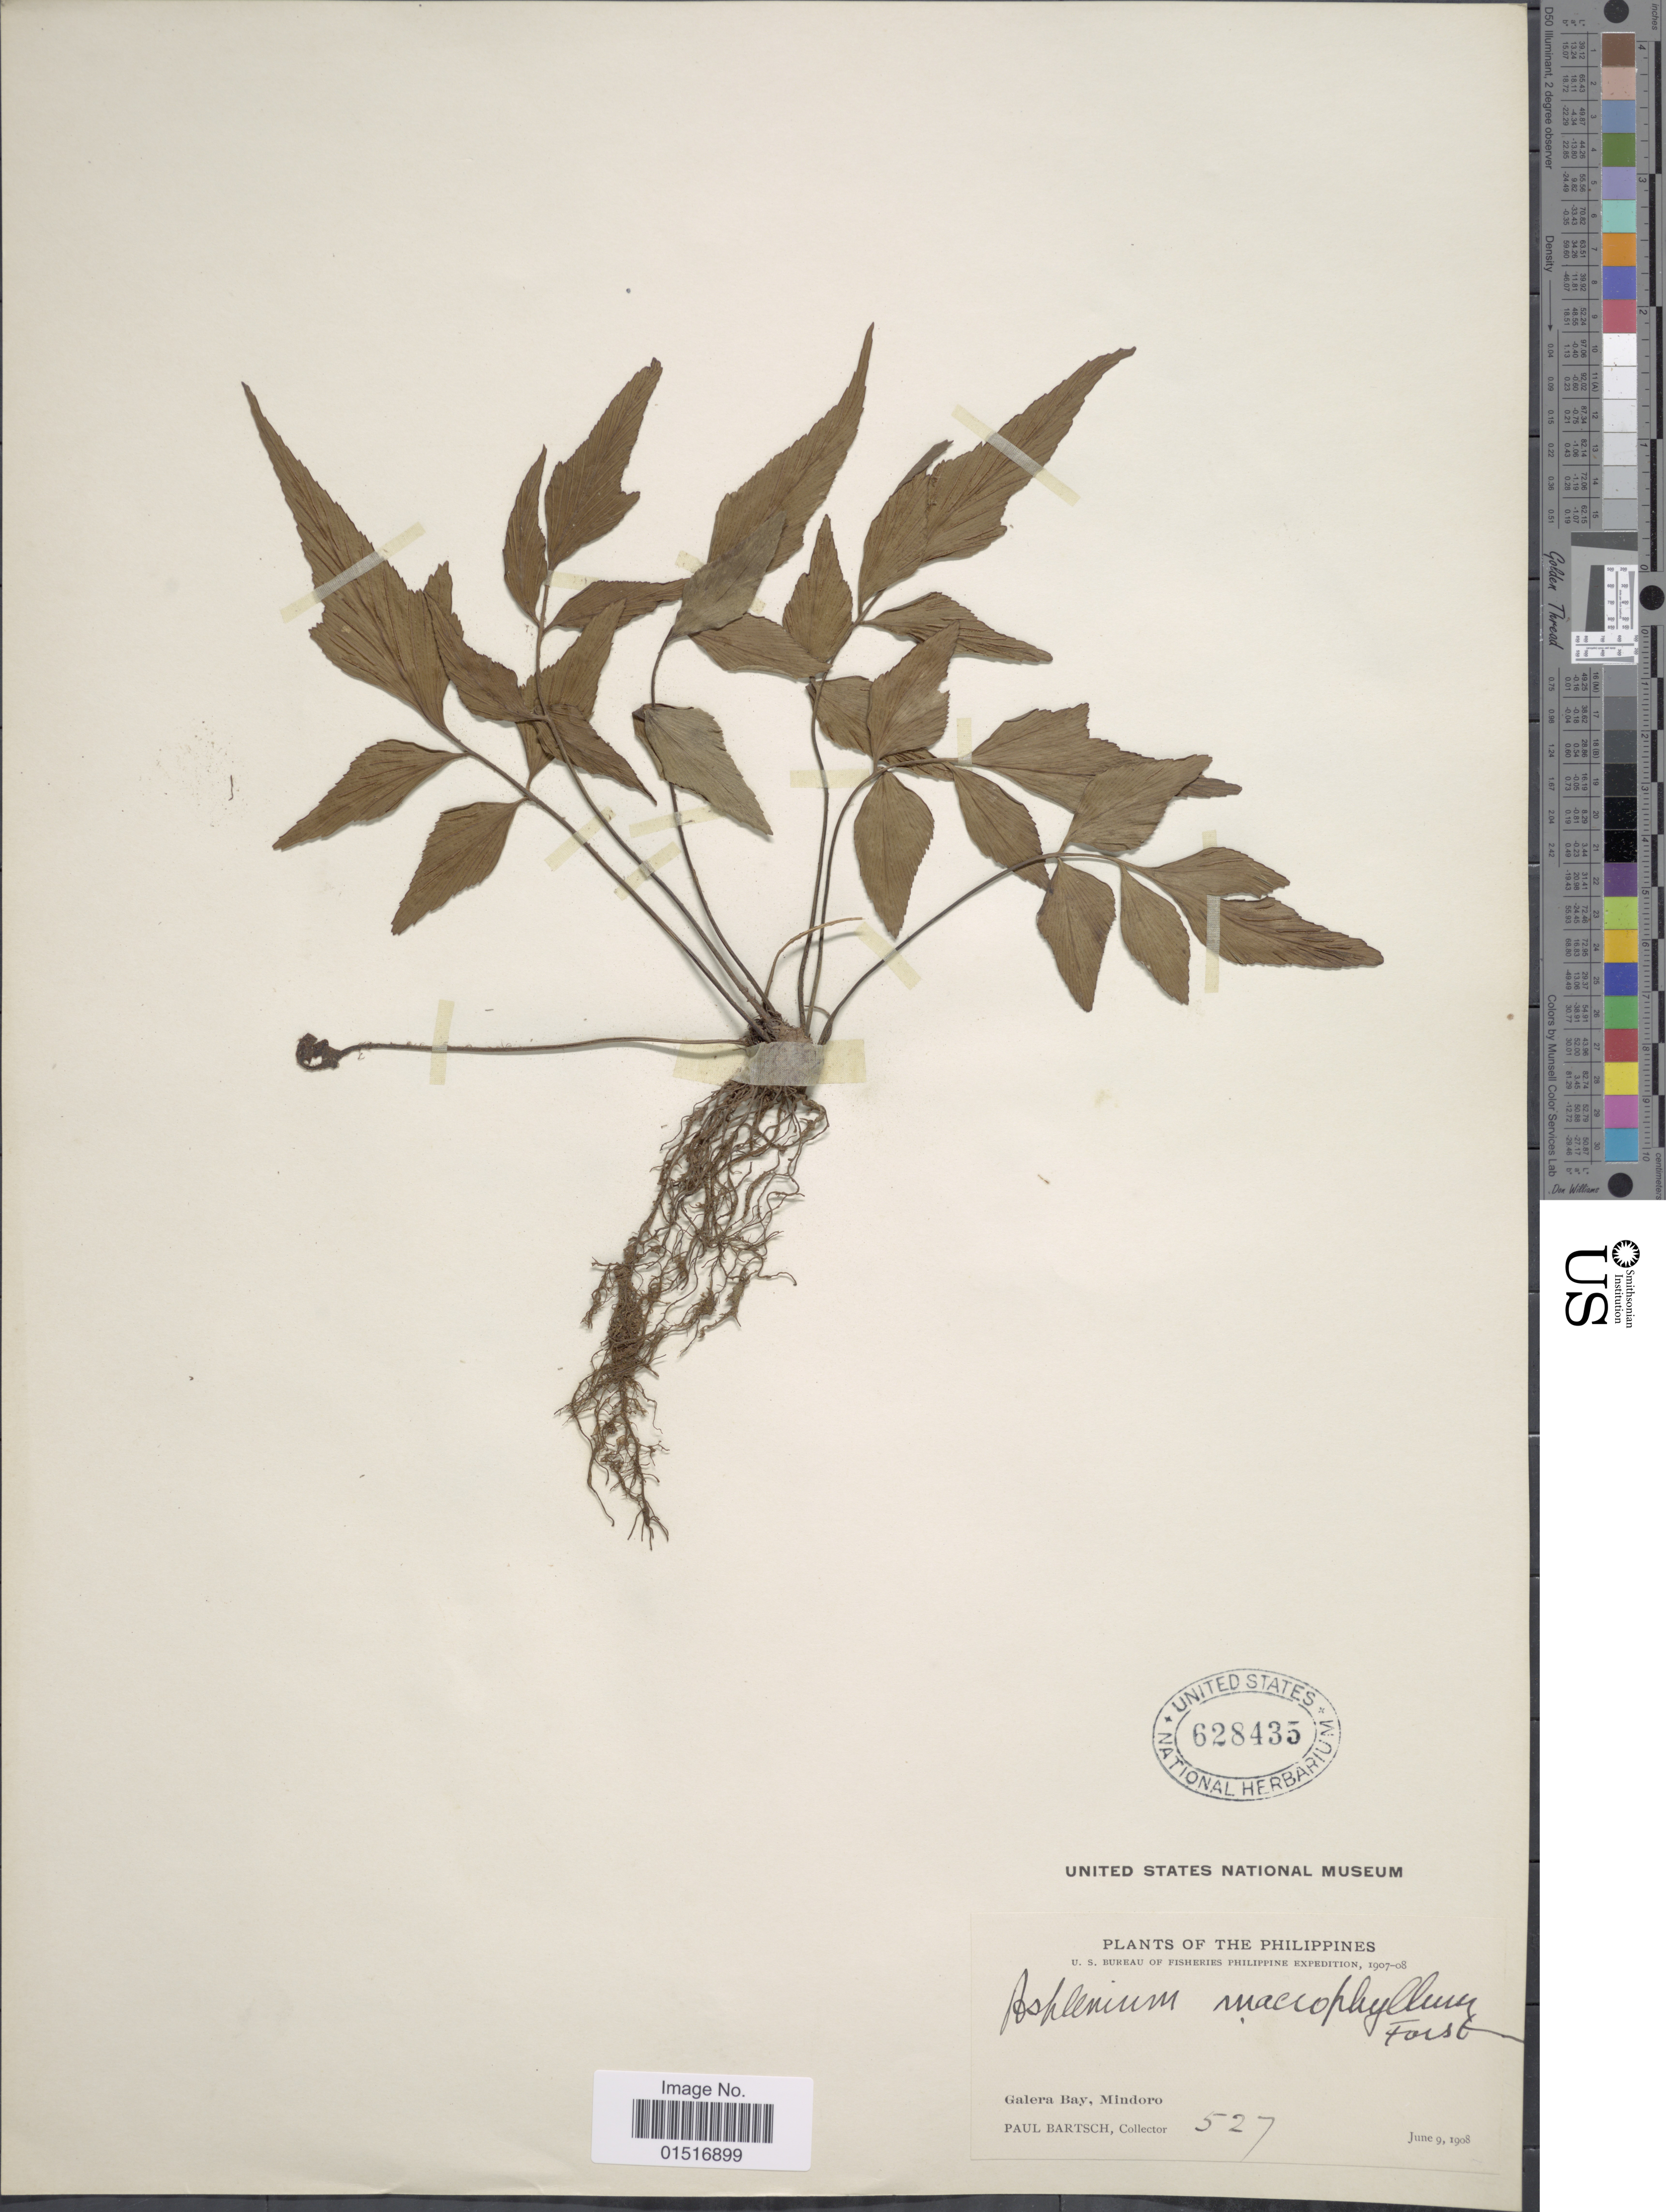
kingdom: Plantae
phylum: Tracheophyta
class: Polypodiopsida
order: Polypodiales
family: Aspleniaceae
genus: Asplenium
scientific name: Asplenium polyodon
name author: G. Forst.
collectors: P. Bartsch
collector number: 527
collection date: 1908-06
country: Philippines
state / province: Mimaropa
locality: Galera Bay, Mindoro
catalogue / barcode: US 628435